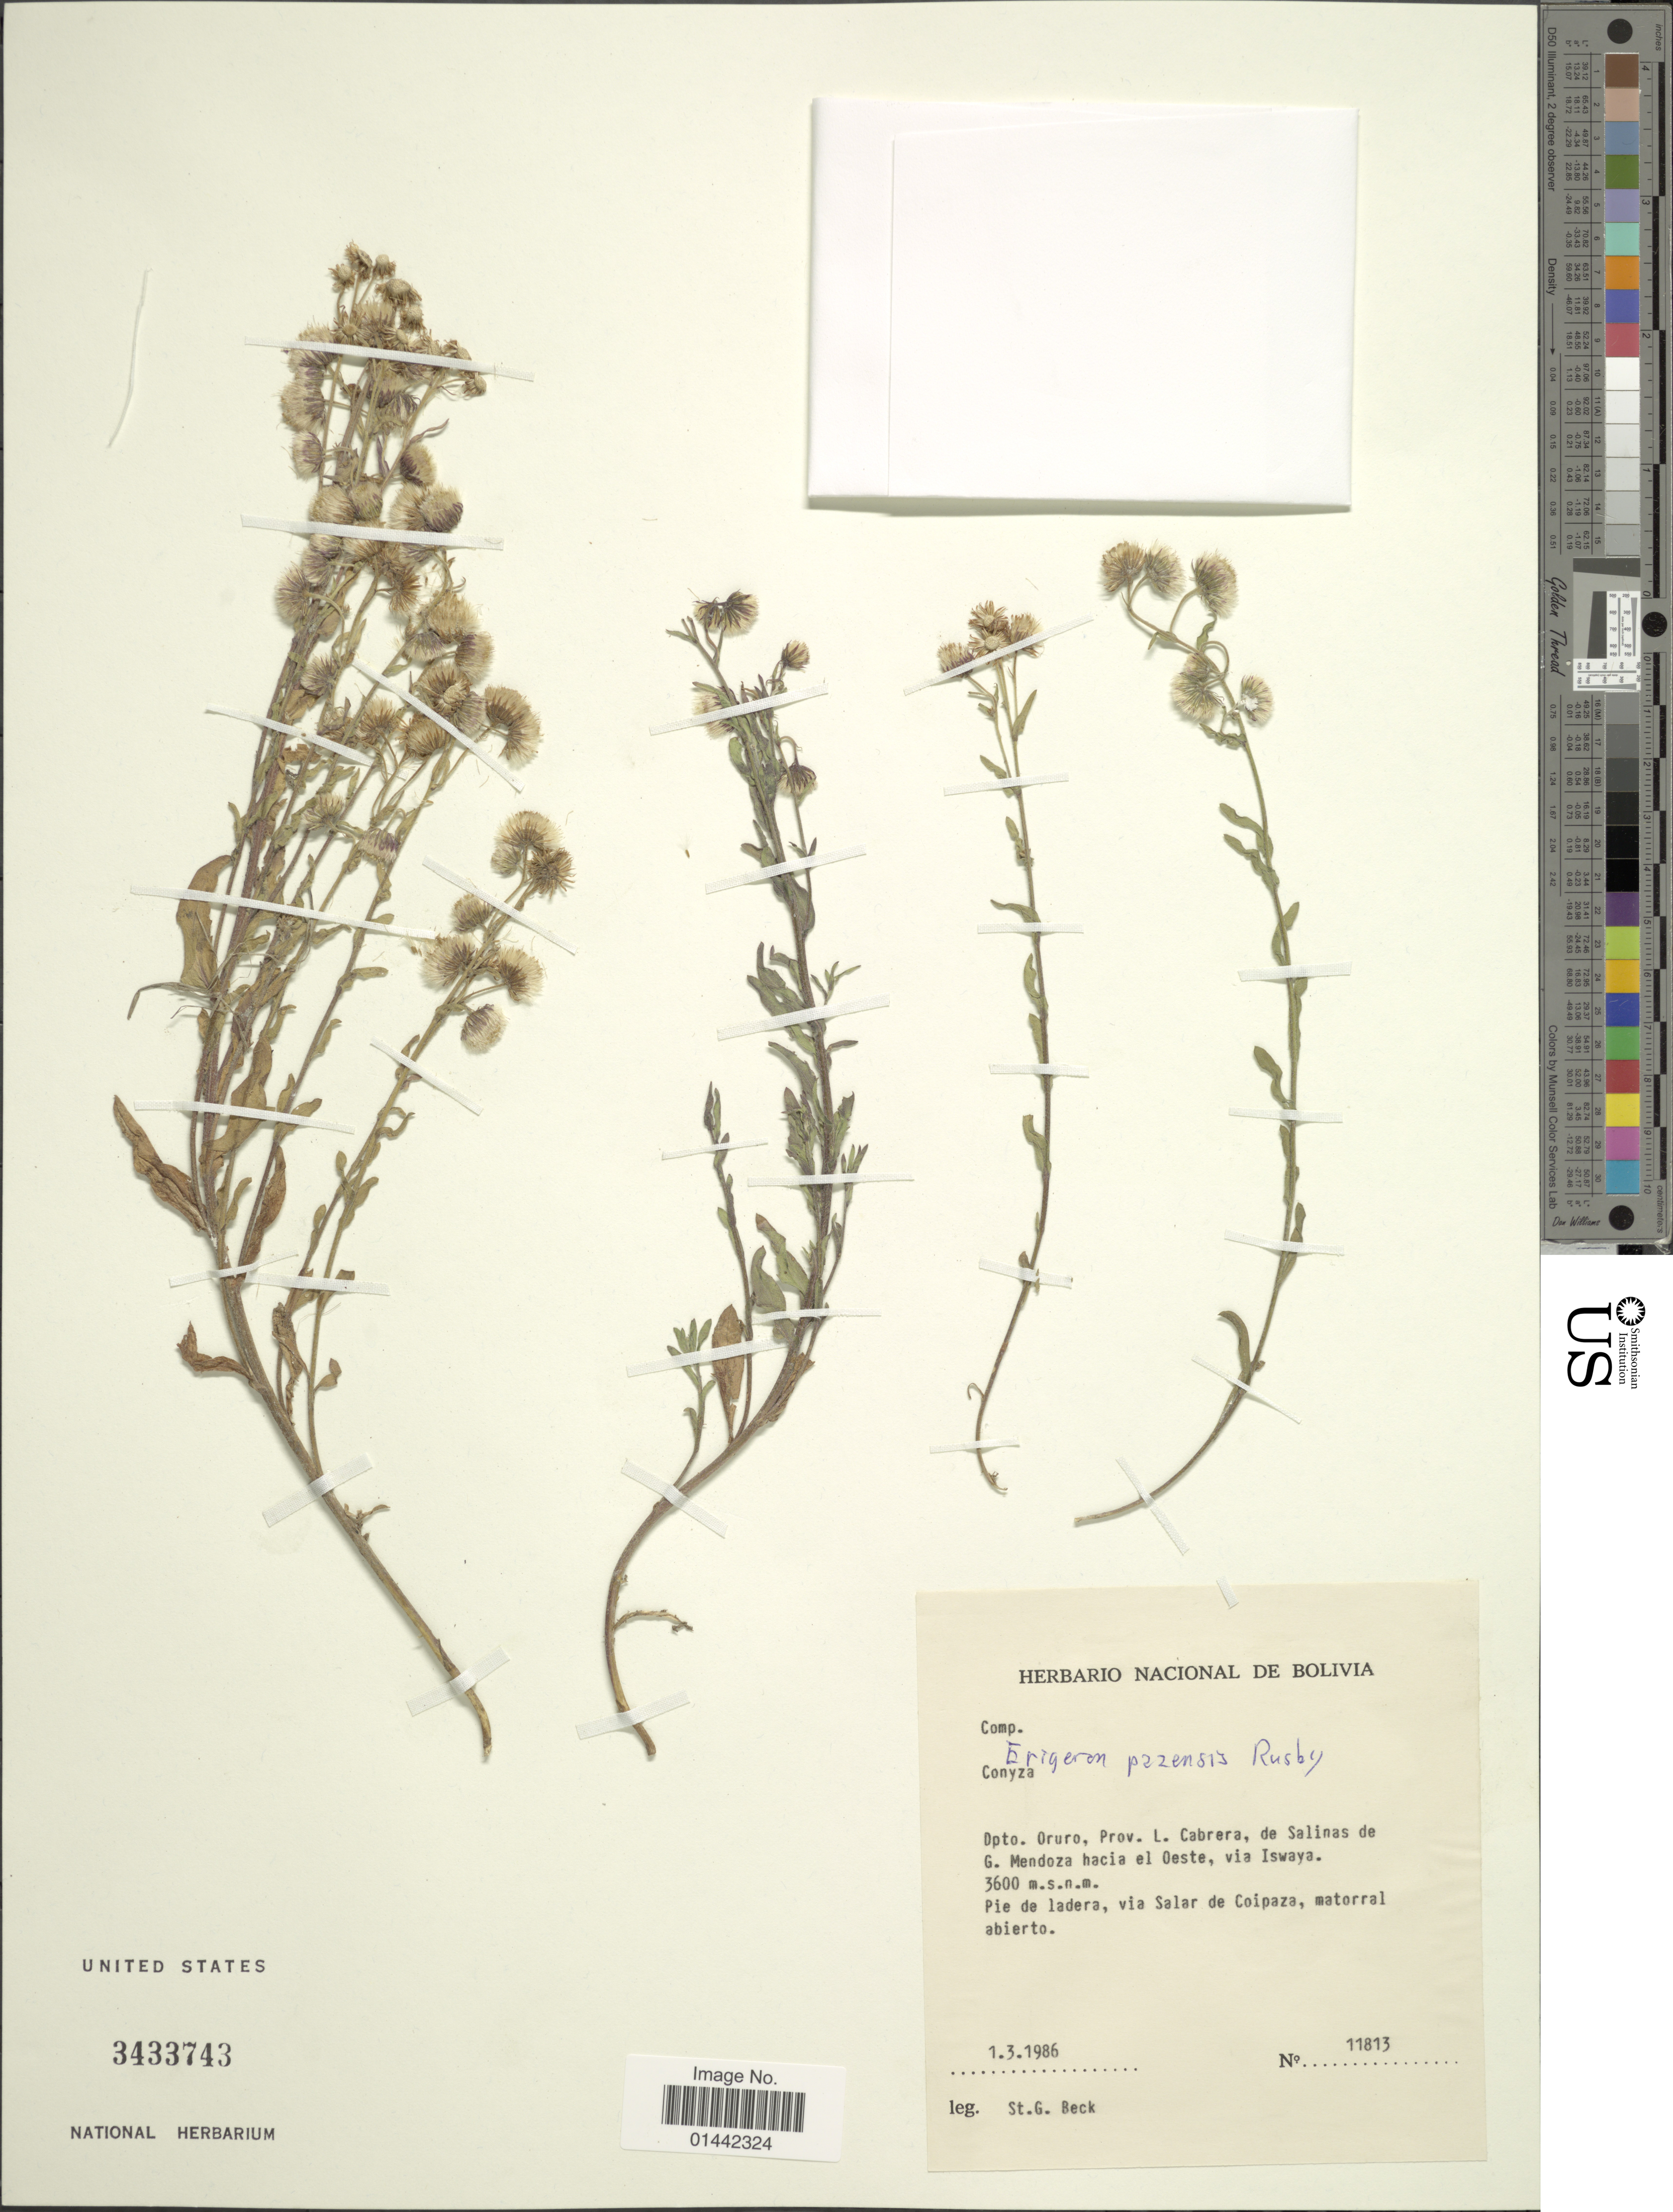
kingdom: Plantae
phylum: Tracheophyta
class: Magnoliopsida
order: Asterales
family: Asteraceae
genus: Erigeron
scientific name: Erigeron pazensis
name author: Sch. Bip. ex Rusby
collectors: S. G. Beck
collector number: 11813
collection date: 1986-03-01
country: Bolivia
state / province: Oruro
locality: Prov. L. Cabrera, de Salinas de G.Mendoza hacia el Oeste, via Iswaya, Pie de ladera, via Salar de Coipaza, matorral abierto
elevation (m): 3600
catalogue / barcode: US 3433743